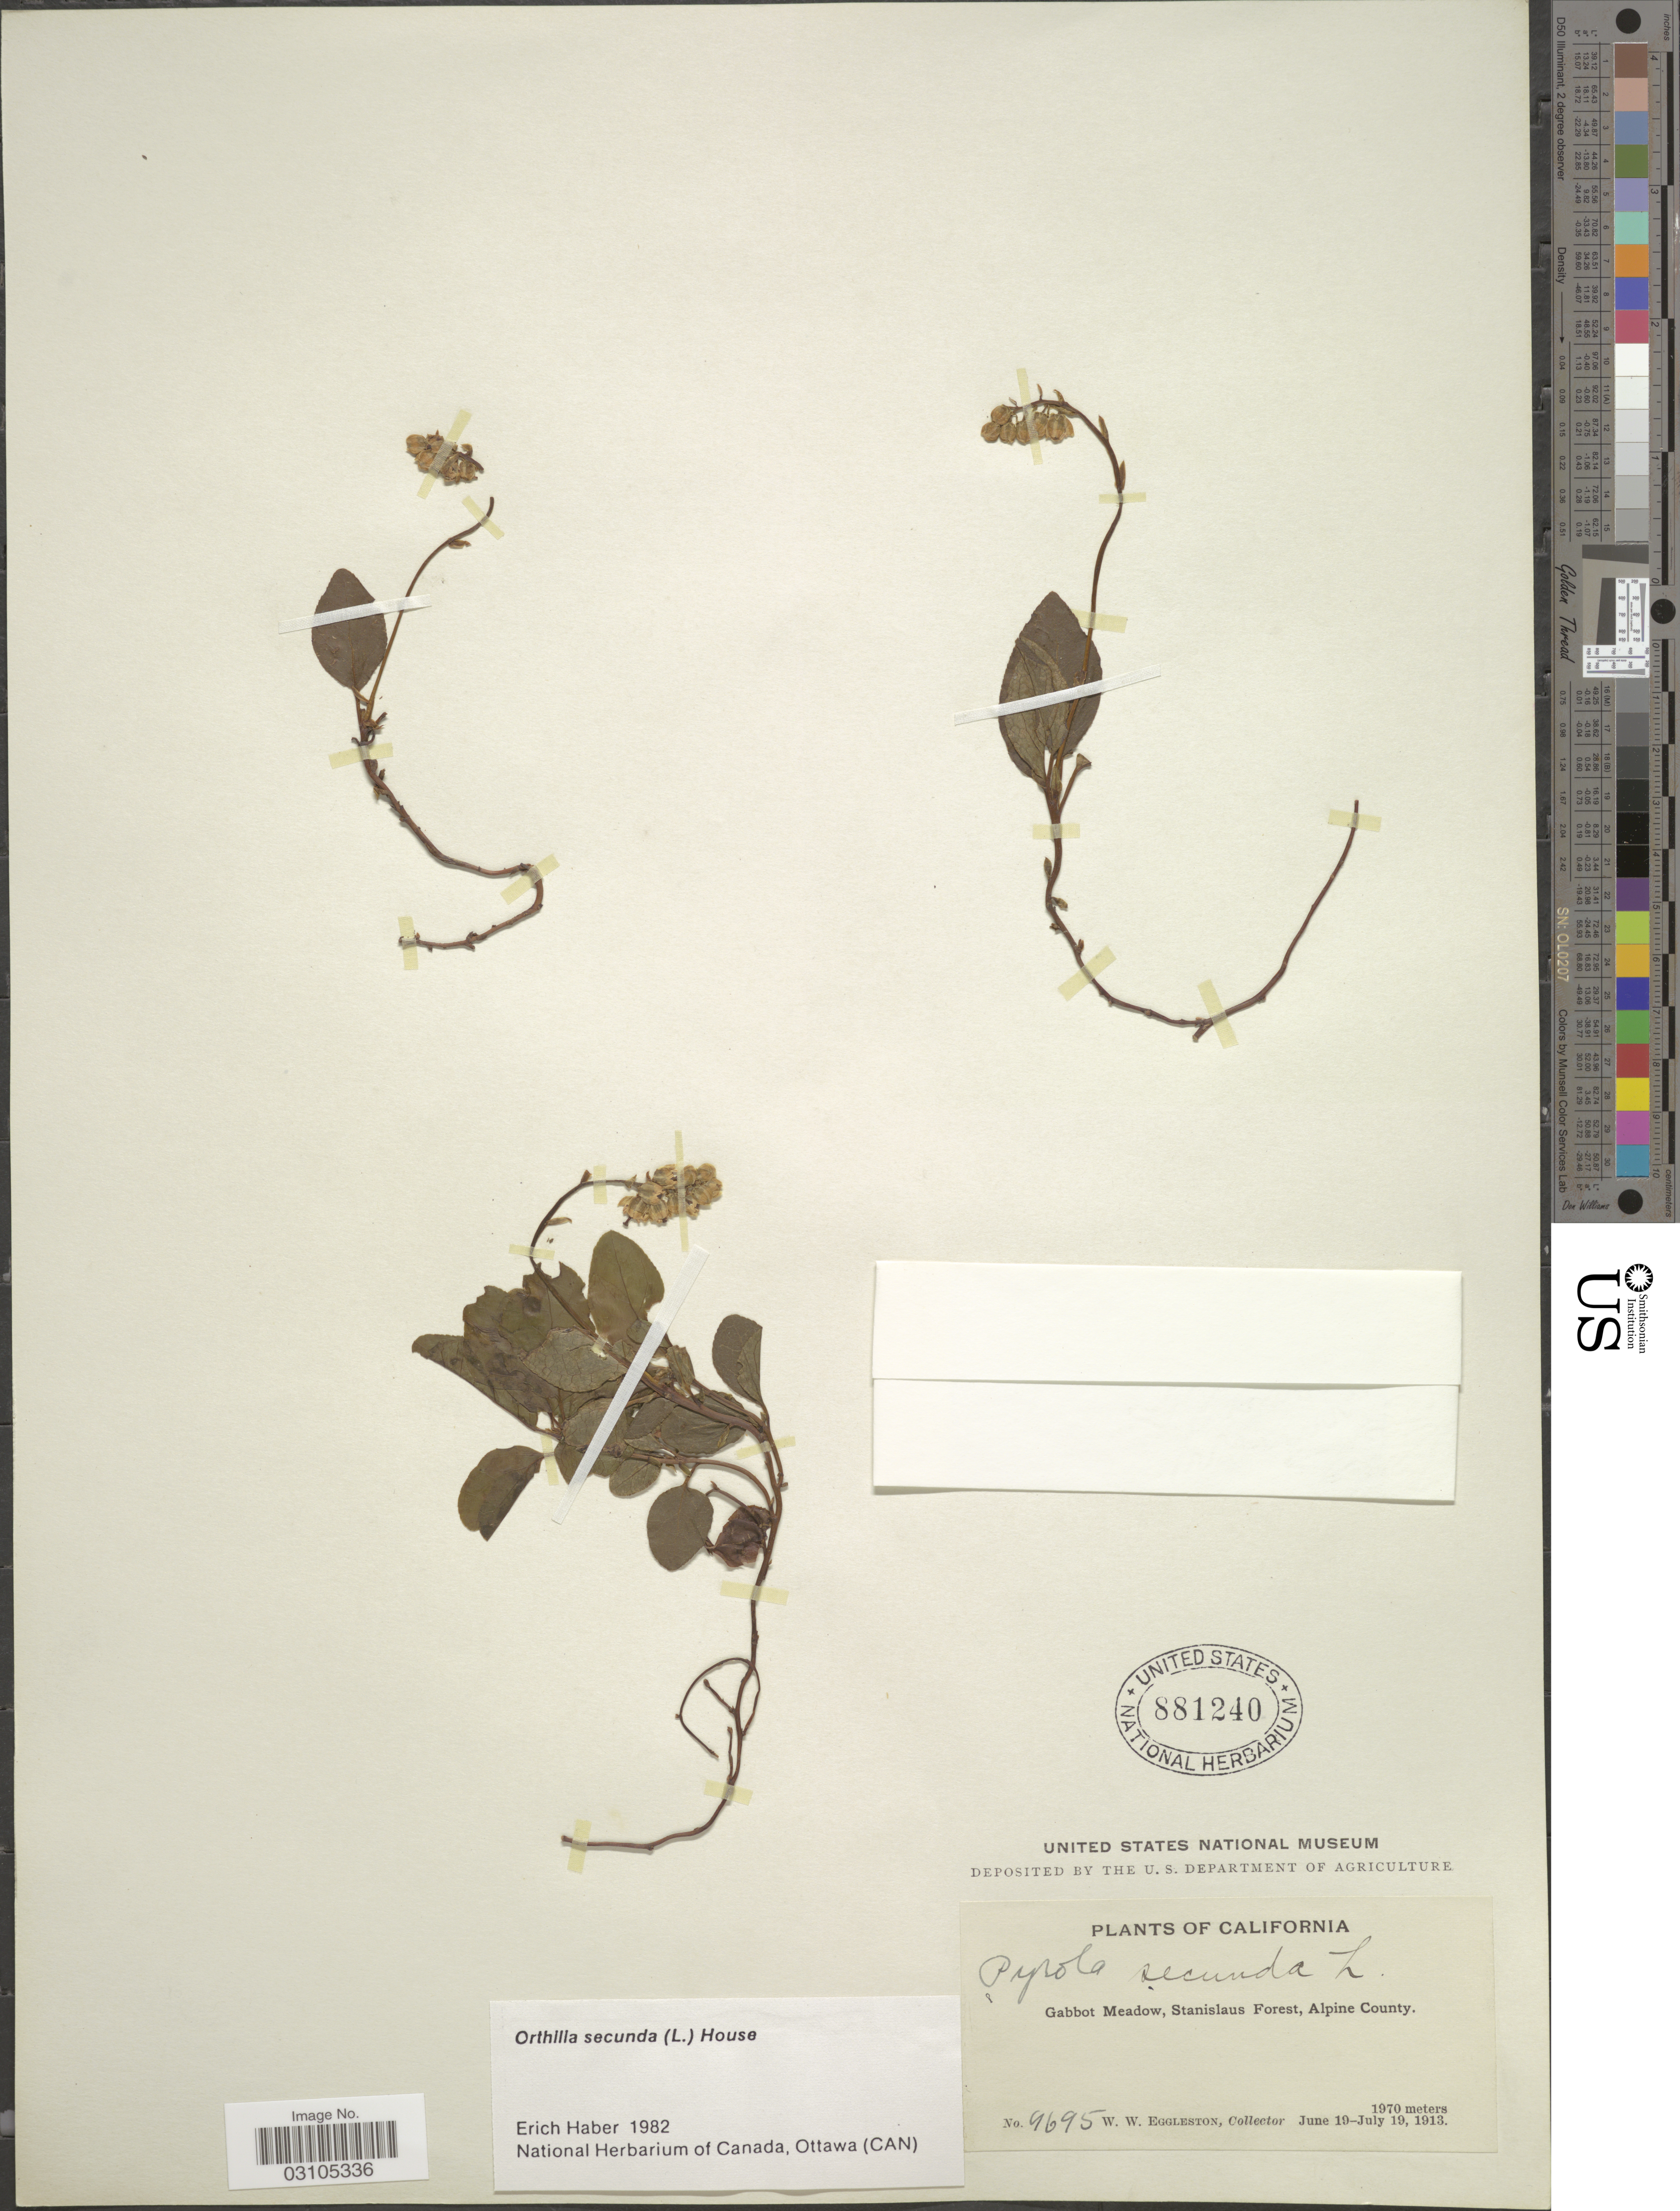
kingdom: Plantae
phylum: Tracheophyta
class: Magnoliopsida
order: Ericales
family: Ericaceae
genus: Orthilia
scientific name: Orthilia secunda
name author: (L.) House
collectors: W. W. Eggleston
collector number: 9695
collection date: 1913-06-19/1913-07-19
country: United States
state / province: California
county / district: Alpine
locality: Gabbot Meadow, Stanislaus Forest, Alpine County.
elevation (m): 1970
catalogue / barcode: US 881240